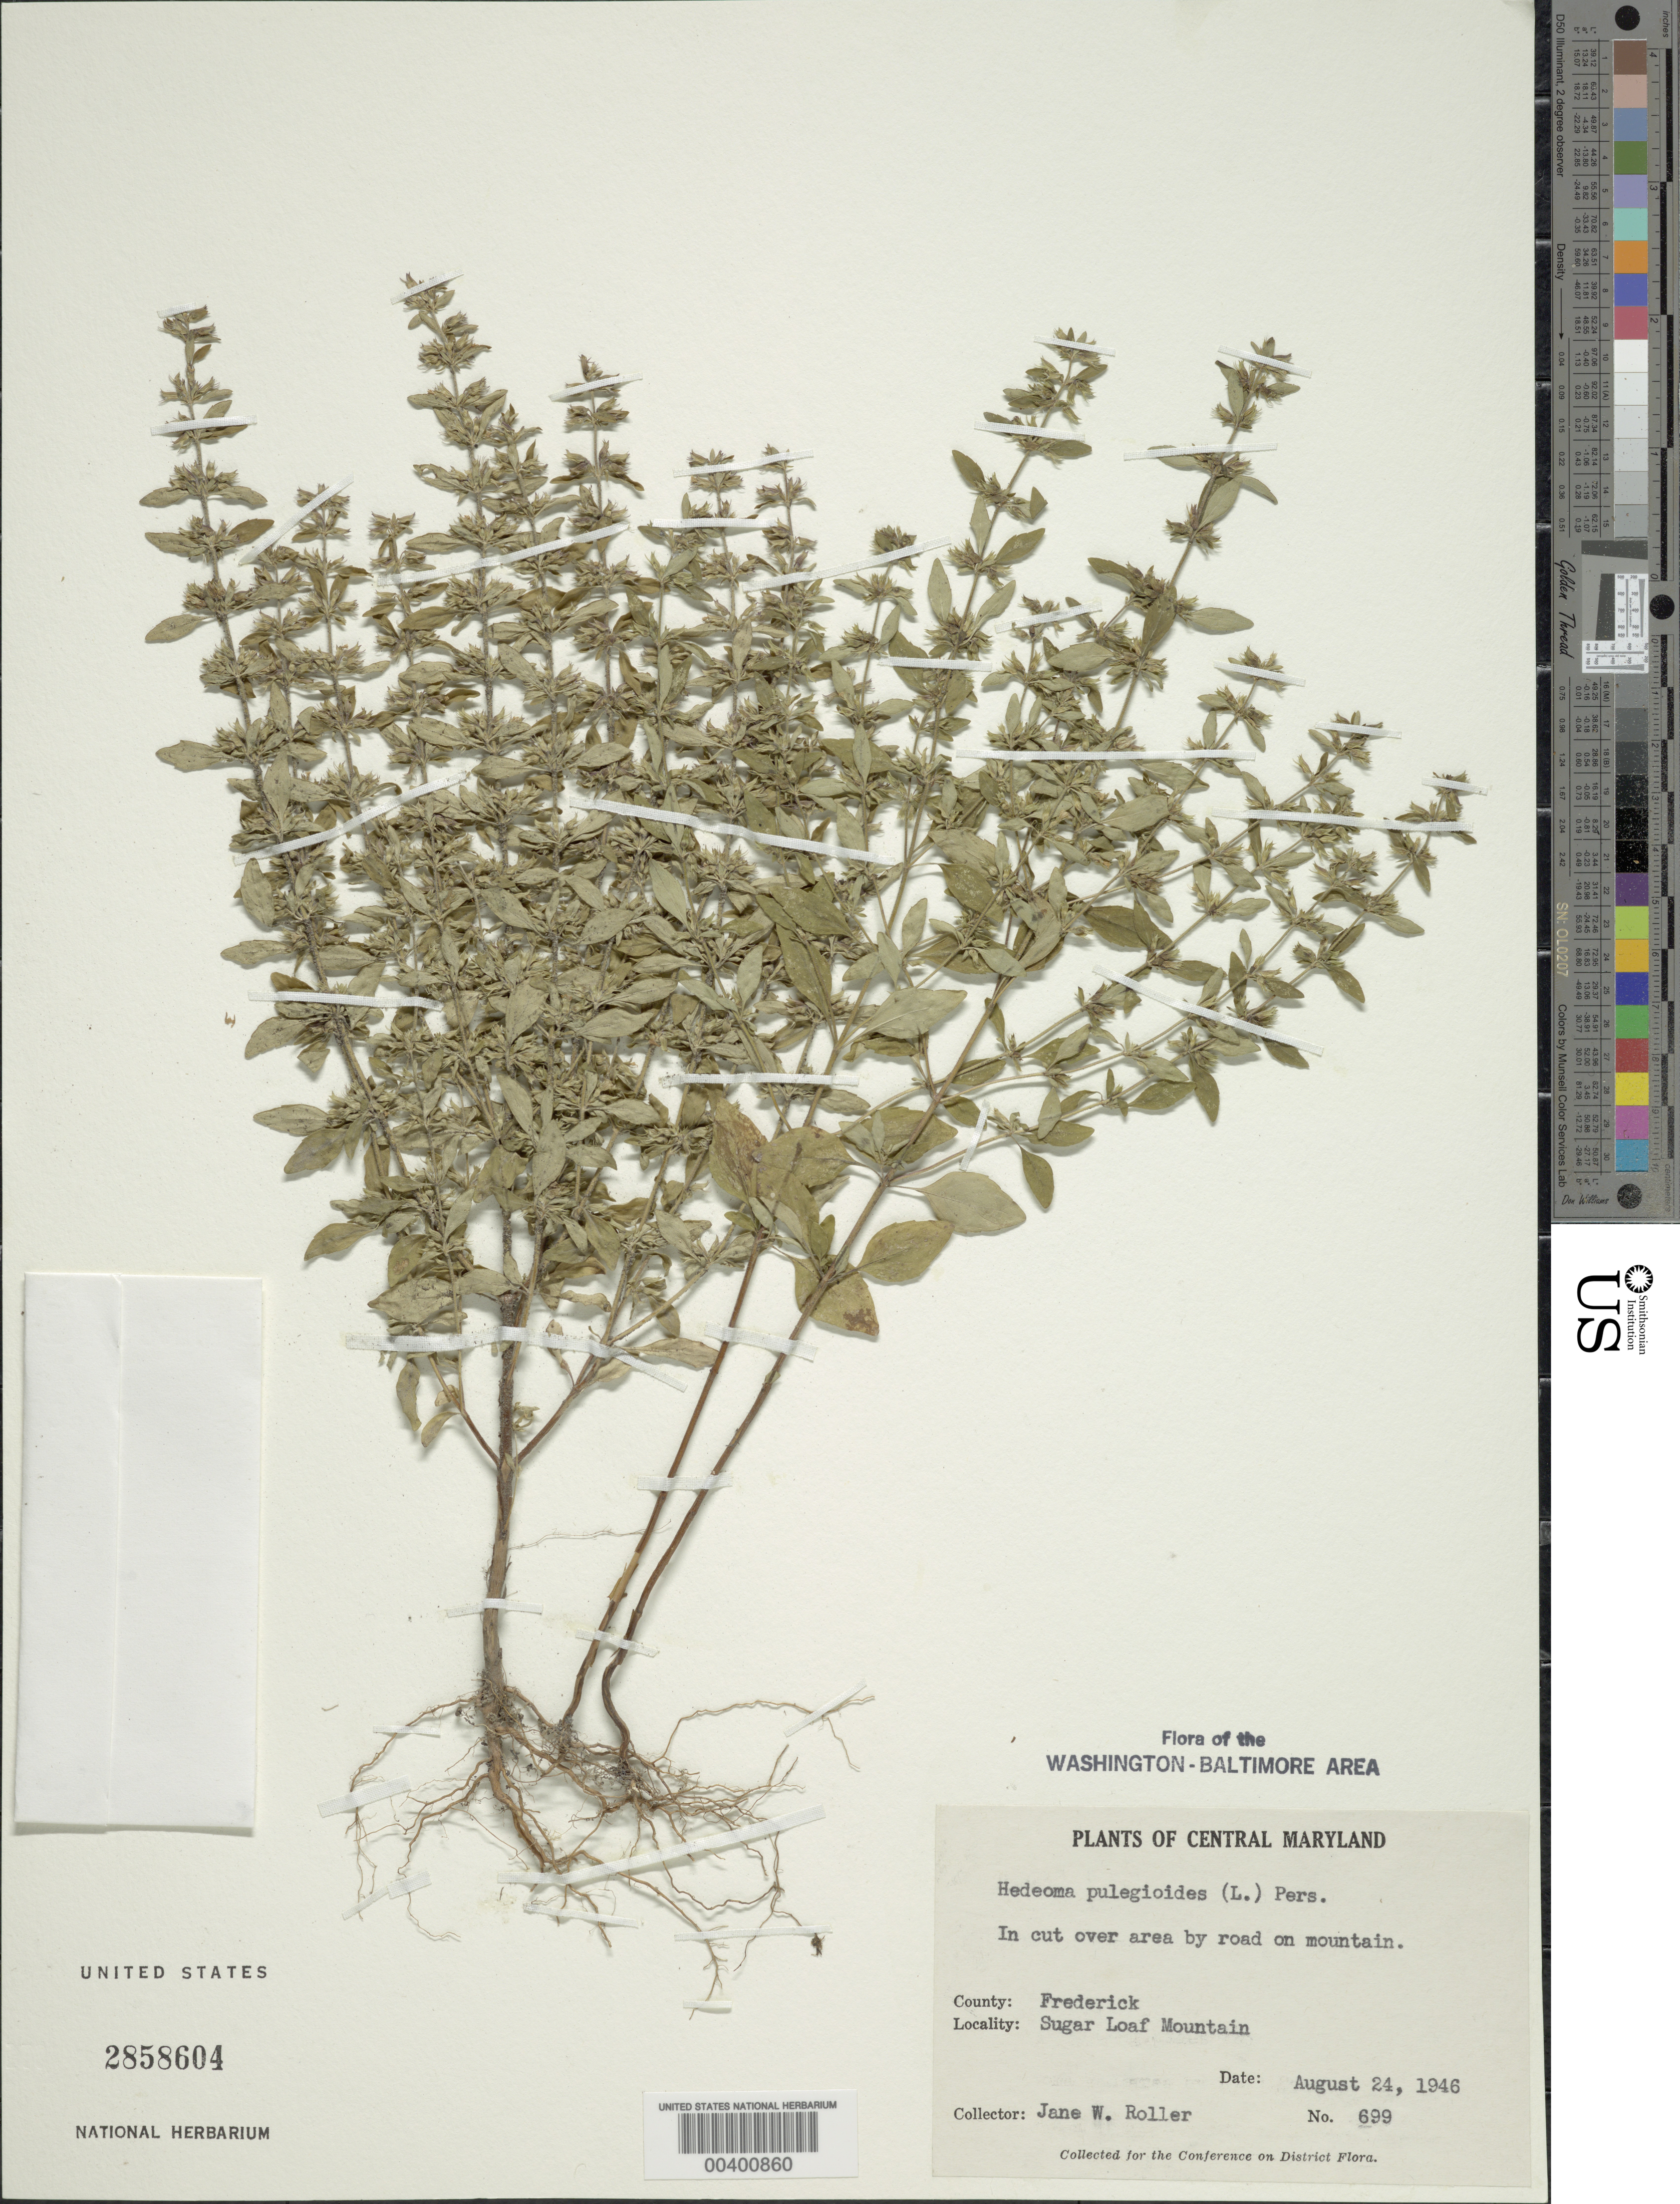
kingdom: Plantae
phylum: Tracheophyta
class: Magnoliopsida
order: Lamiales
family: Lamiaceae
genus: Hedeoma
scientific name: Hedeoma pulegioides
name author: (L.) Pers.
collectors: J. W. Roller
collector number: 699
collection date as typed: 24 Aug 1946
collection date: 1946-08-24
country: United States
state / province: Maryland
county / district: Frederick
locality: Sugar Loaf Mountain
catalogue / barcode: US 2858604